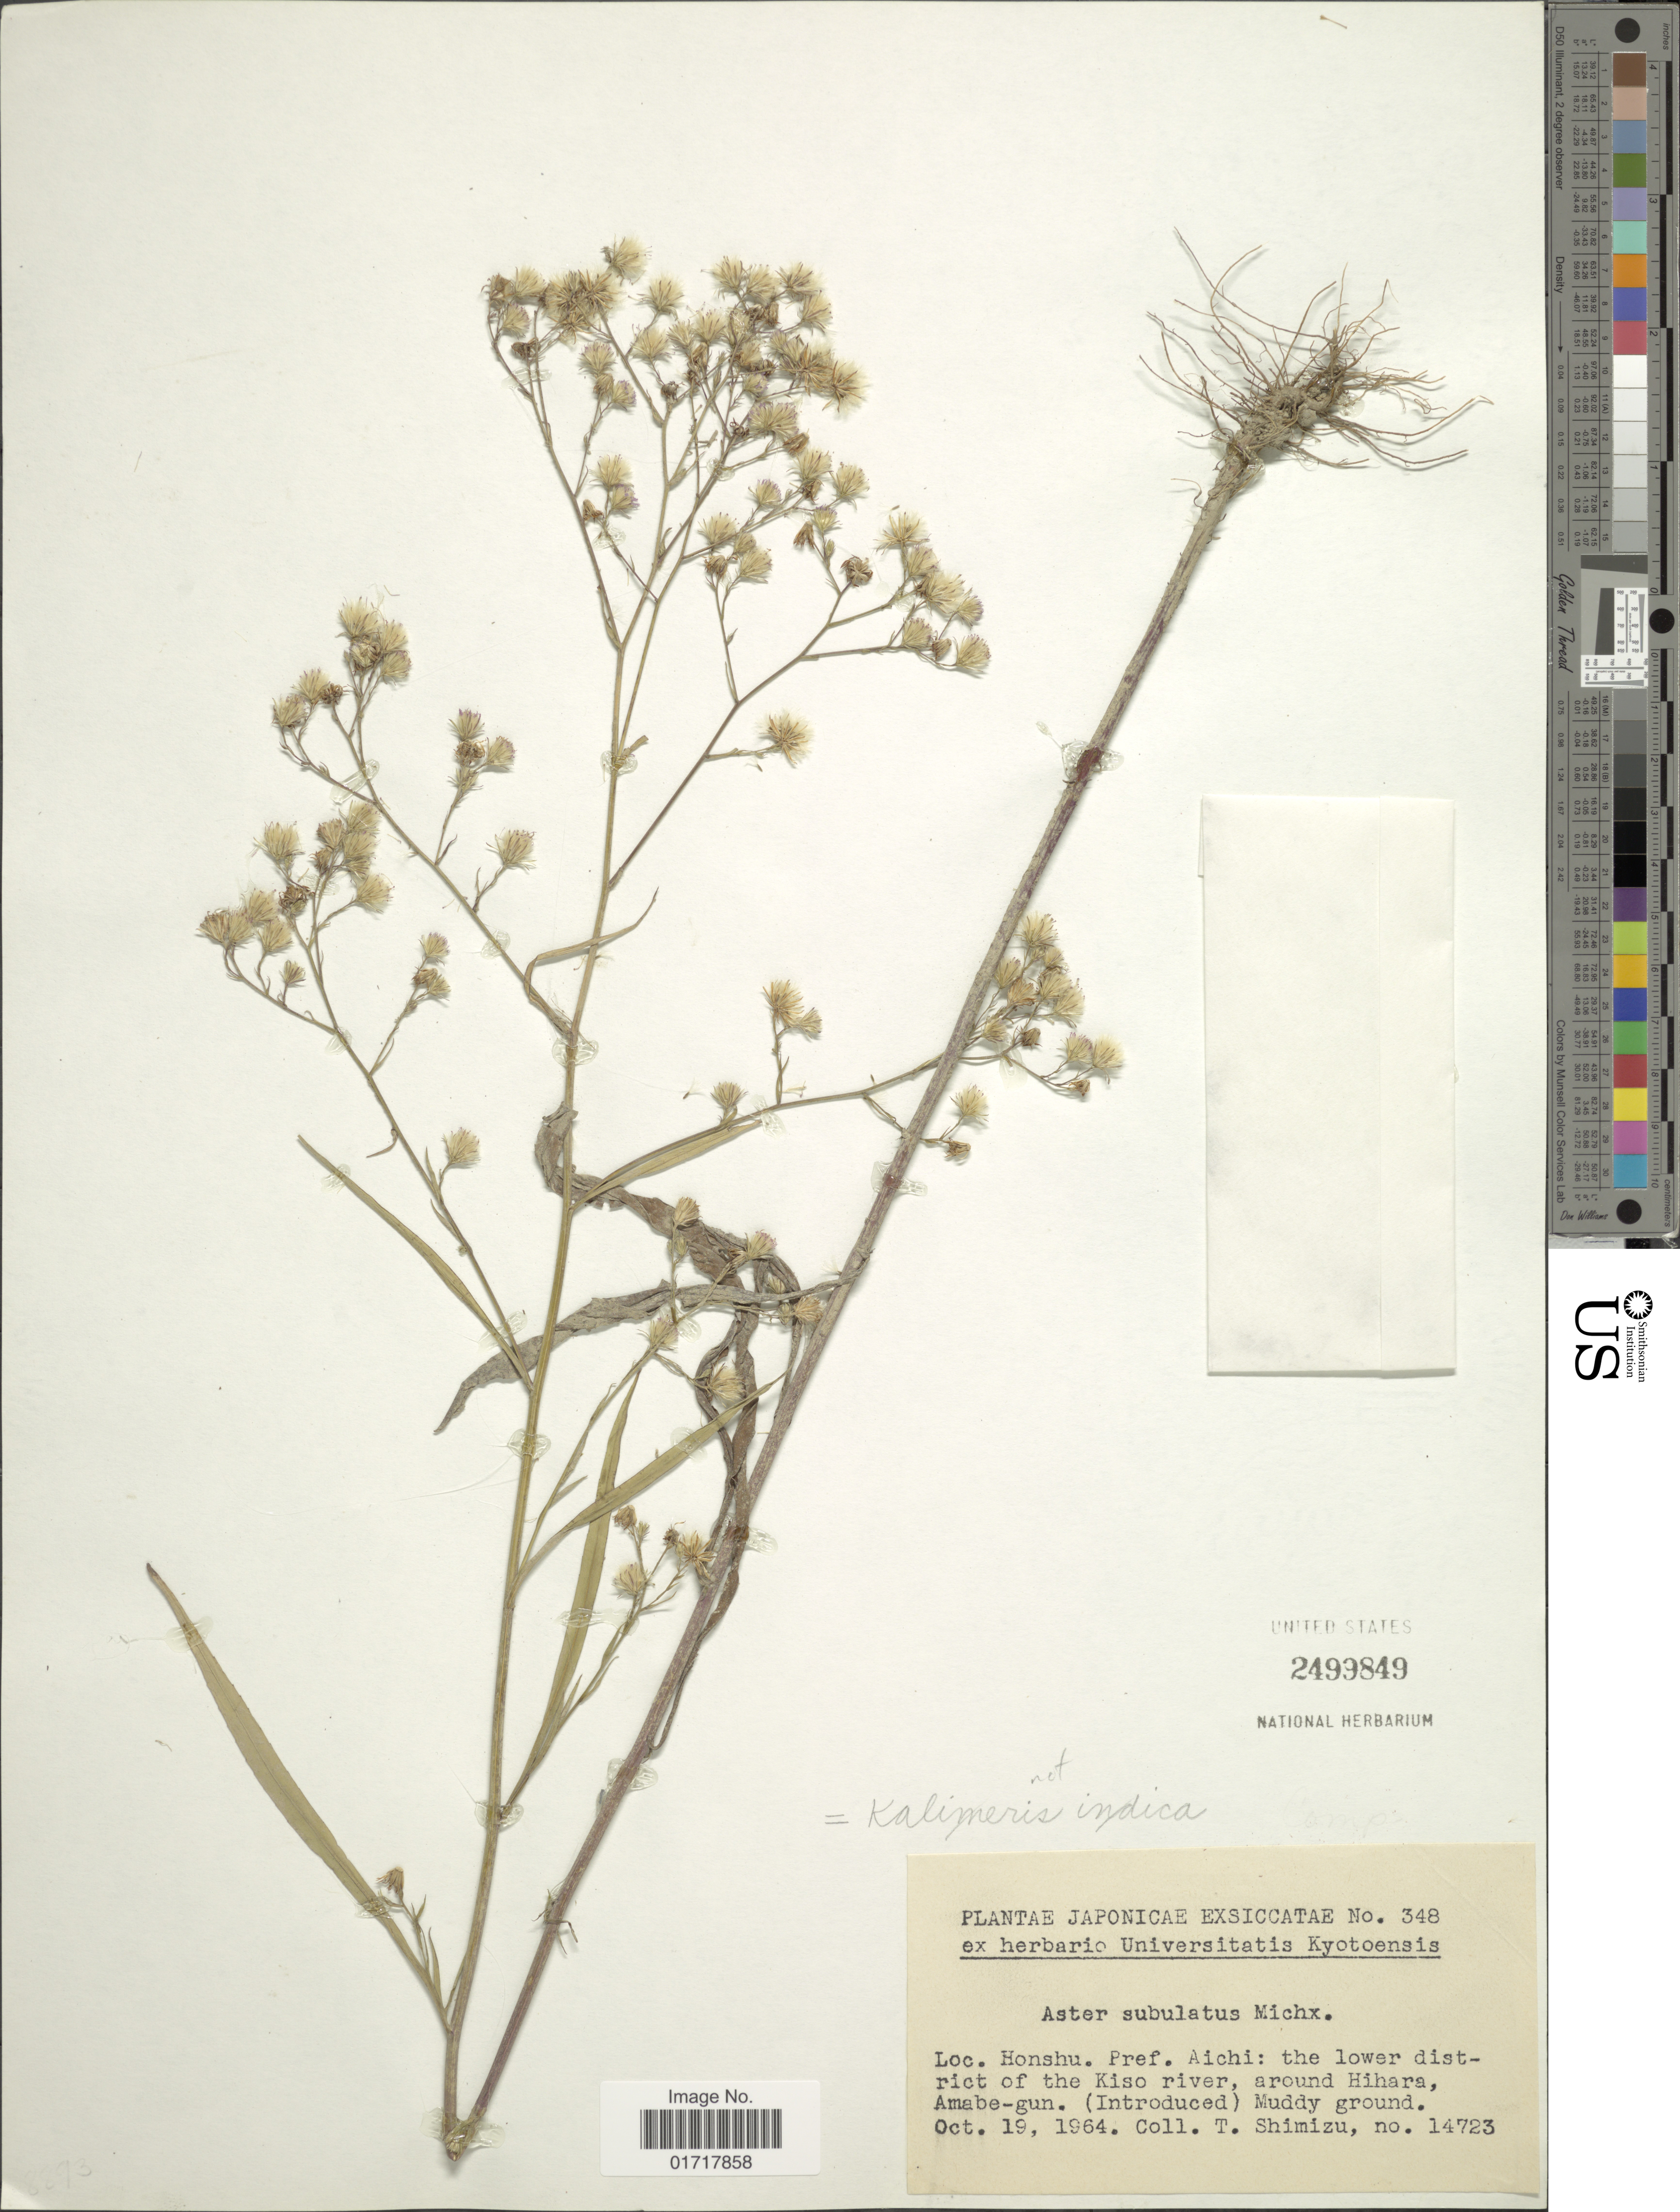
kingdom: Plantae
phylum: Tracheophyta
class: Magnoliopsida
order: Asterales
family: Asteraceae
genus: Conyza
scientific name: Conyza bonariensis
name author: (L.) Cronq.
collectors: T. Shimizu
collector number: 14723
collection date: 1964-10-19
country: Japan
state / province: Aiti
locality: Honshu.Pref. Aichi: the lower district of the Kiso River. around Hihara Amabe-gun .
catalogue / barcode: US 2499849